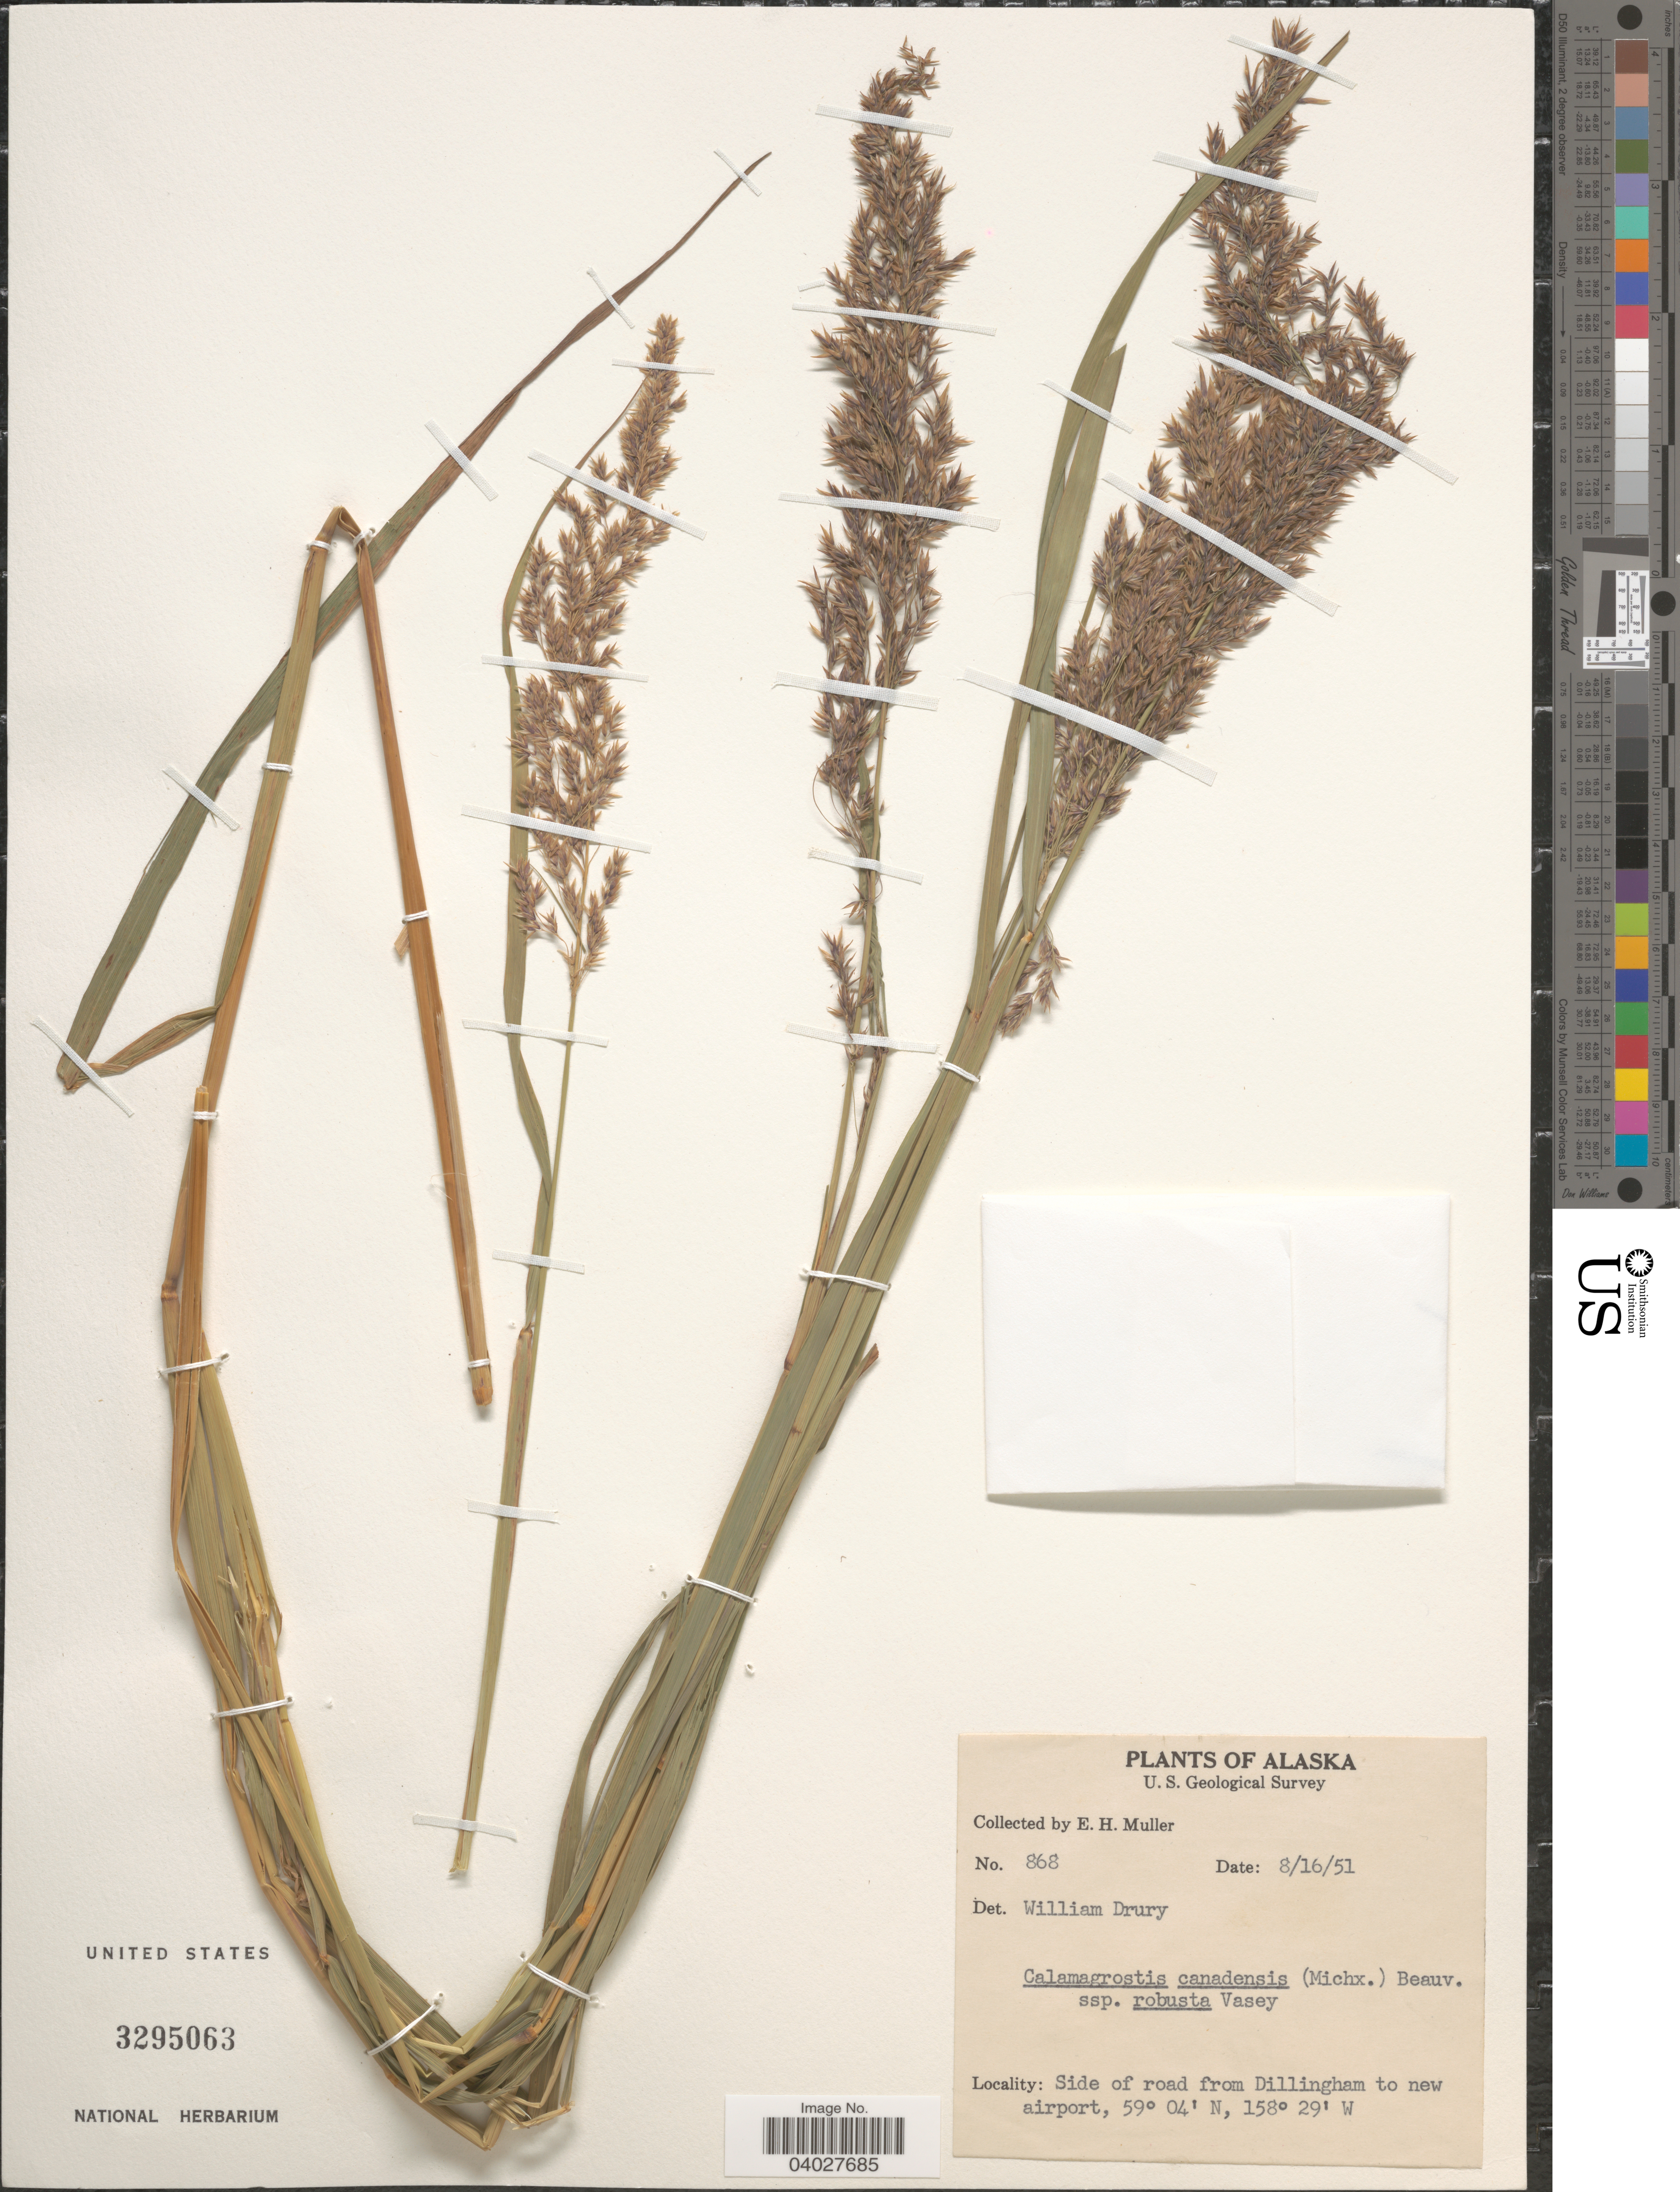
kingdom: Plantae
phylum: Tracheophyta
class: Liliopsida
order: Poales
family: Poaceae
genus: Calamagrostis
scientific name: Calamagrostis canadensis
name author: (Michx.) P. Beauv.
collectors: E. H. Muller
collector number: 868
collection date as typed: Transcribed d/m/y: 16/8/51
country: United States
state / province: Alaska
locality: Side of road from Dillingham to new airport.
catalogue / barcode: US 3295063